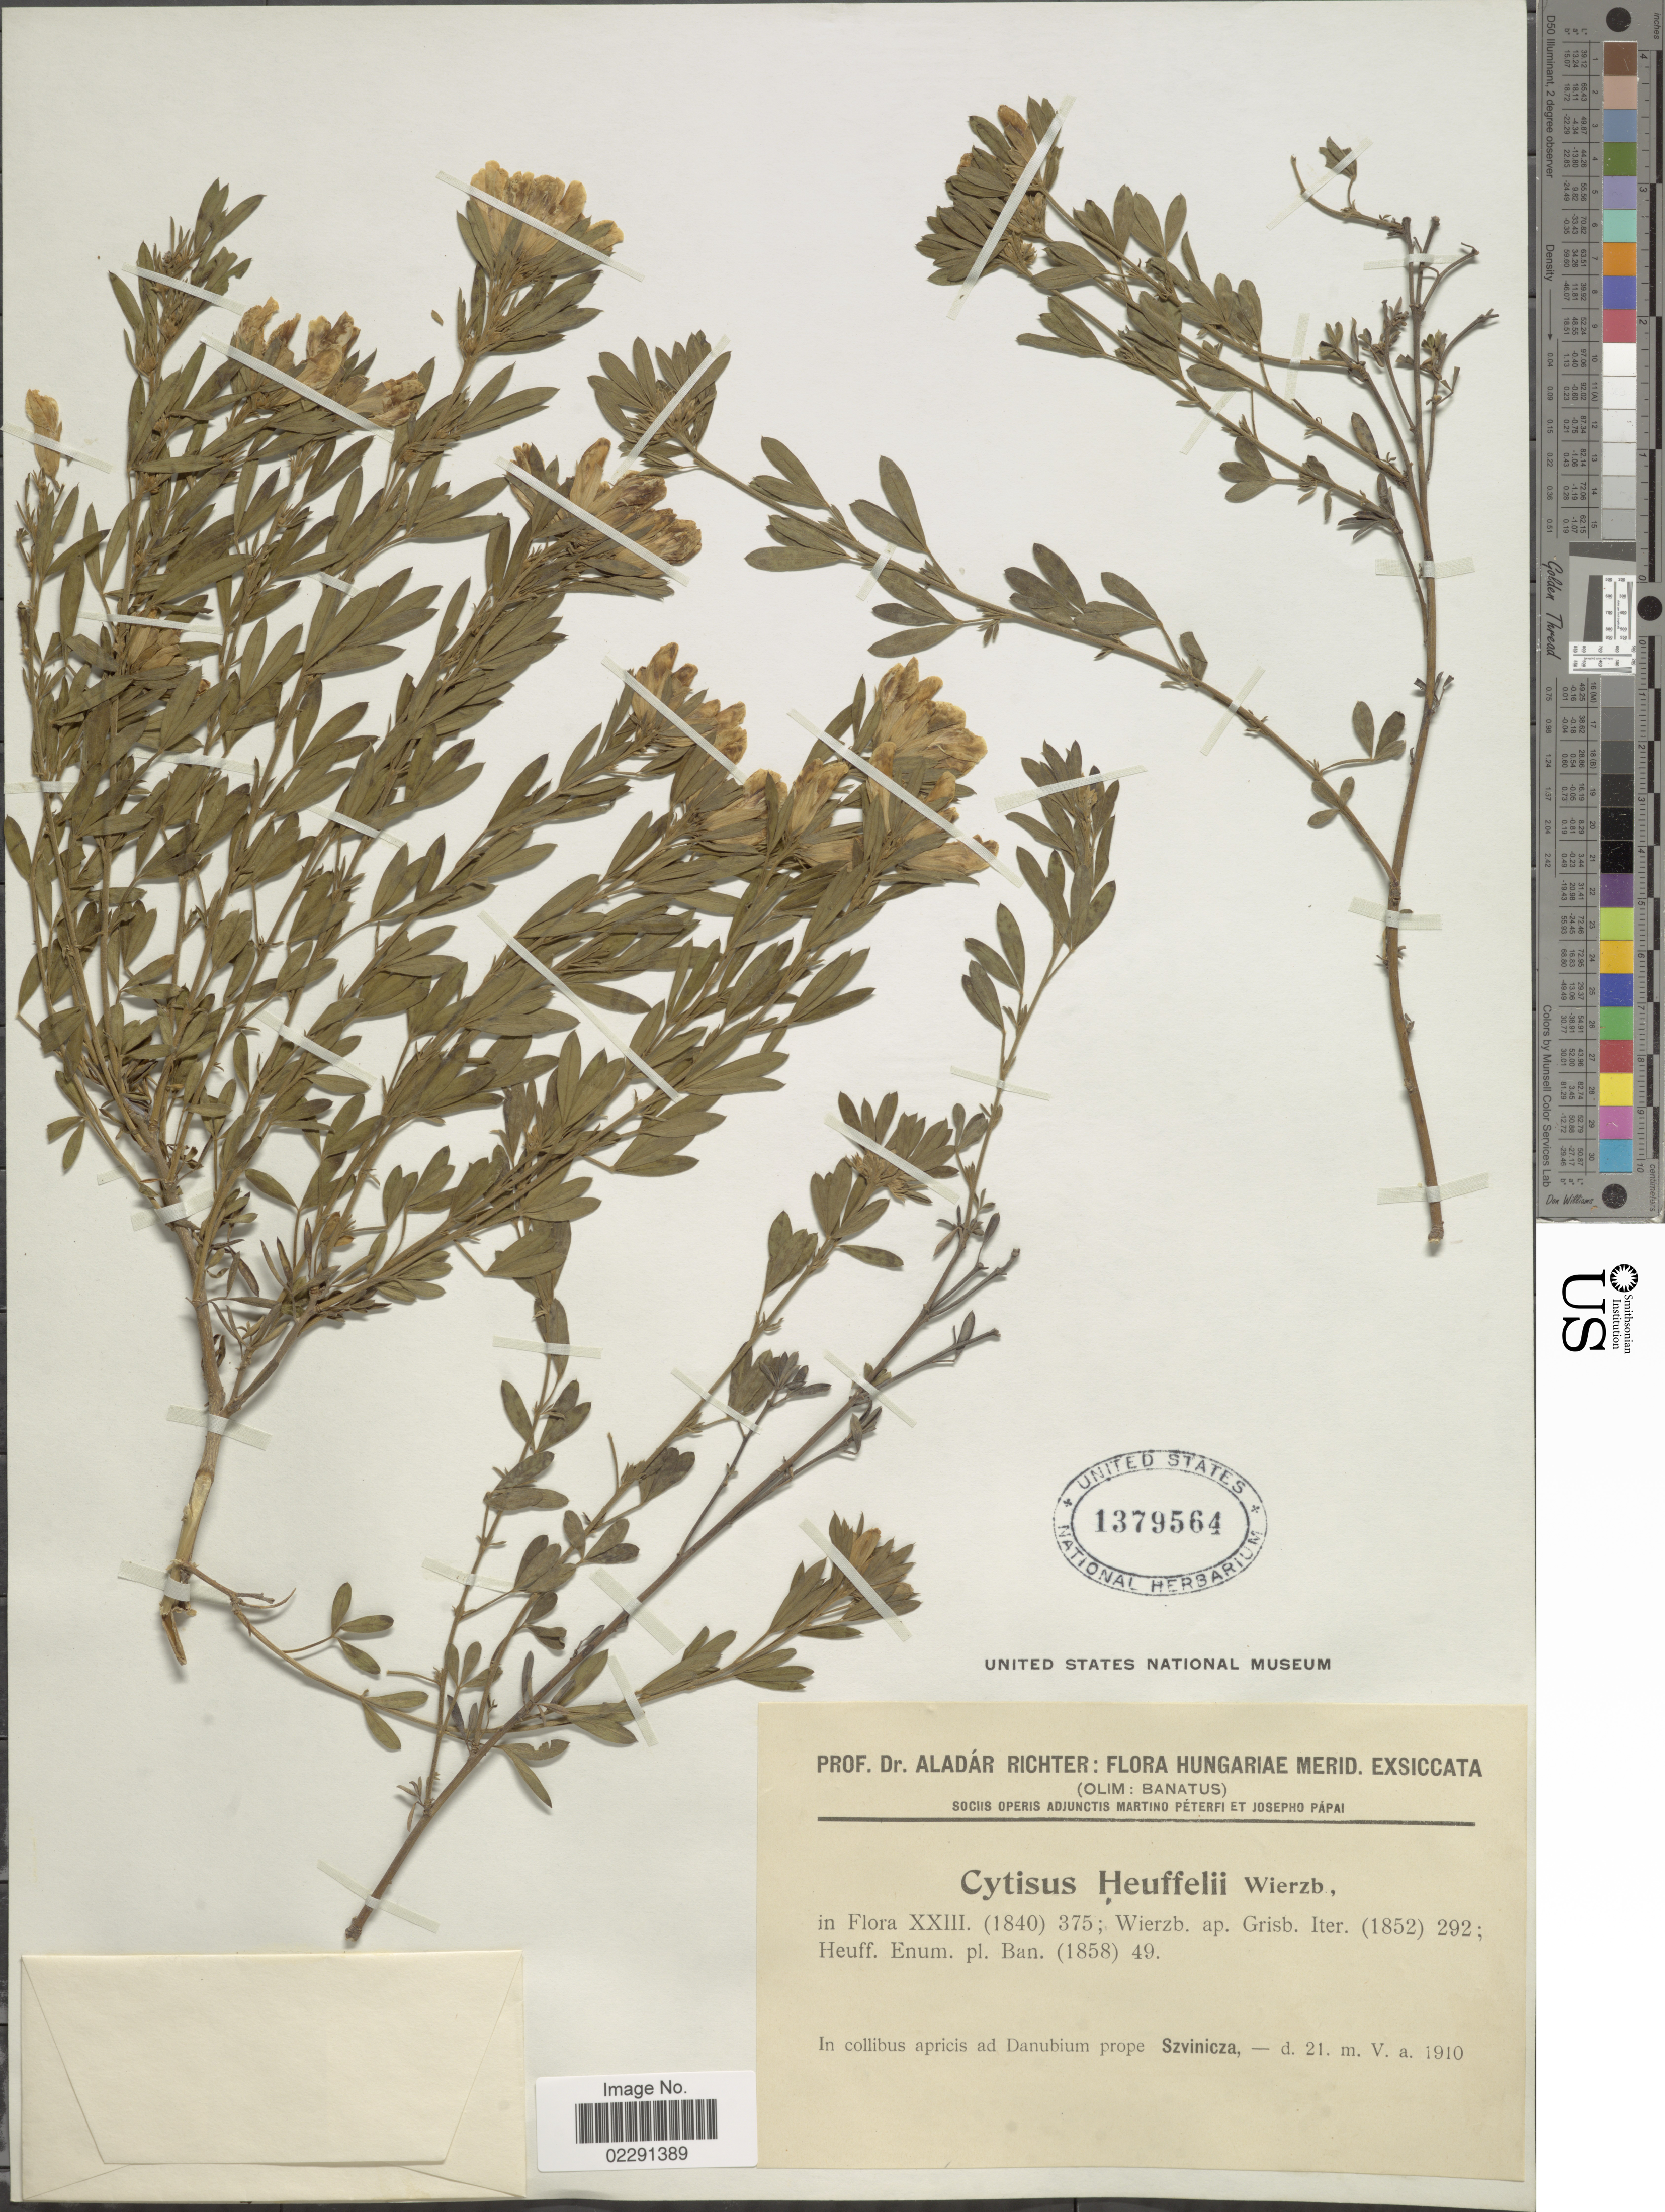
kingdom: Plantae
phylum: Tracheophyta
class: Magnoliopsida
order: Fabales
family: Fabaceae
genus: Cytisus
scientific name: Cytisus heuffelii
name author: Wierzb.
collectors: A. Richter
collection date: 1910-05-21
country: Hungary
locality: Hungariae merid. exsiccata, in collibus apricis ad Danubium prope Szvinicza.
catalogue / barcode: US 1379564